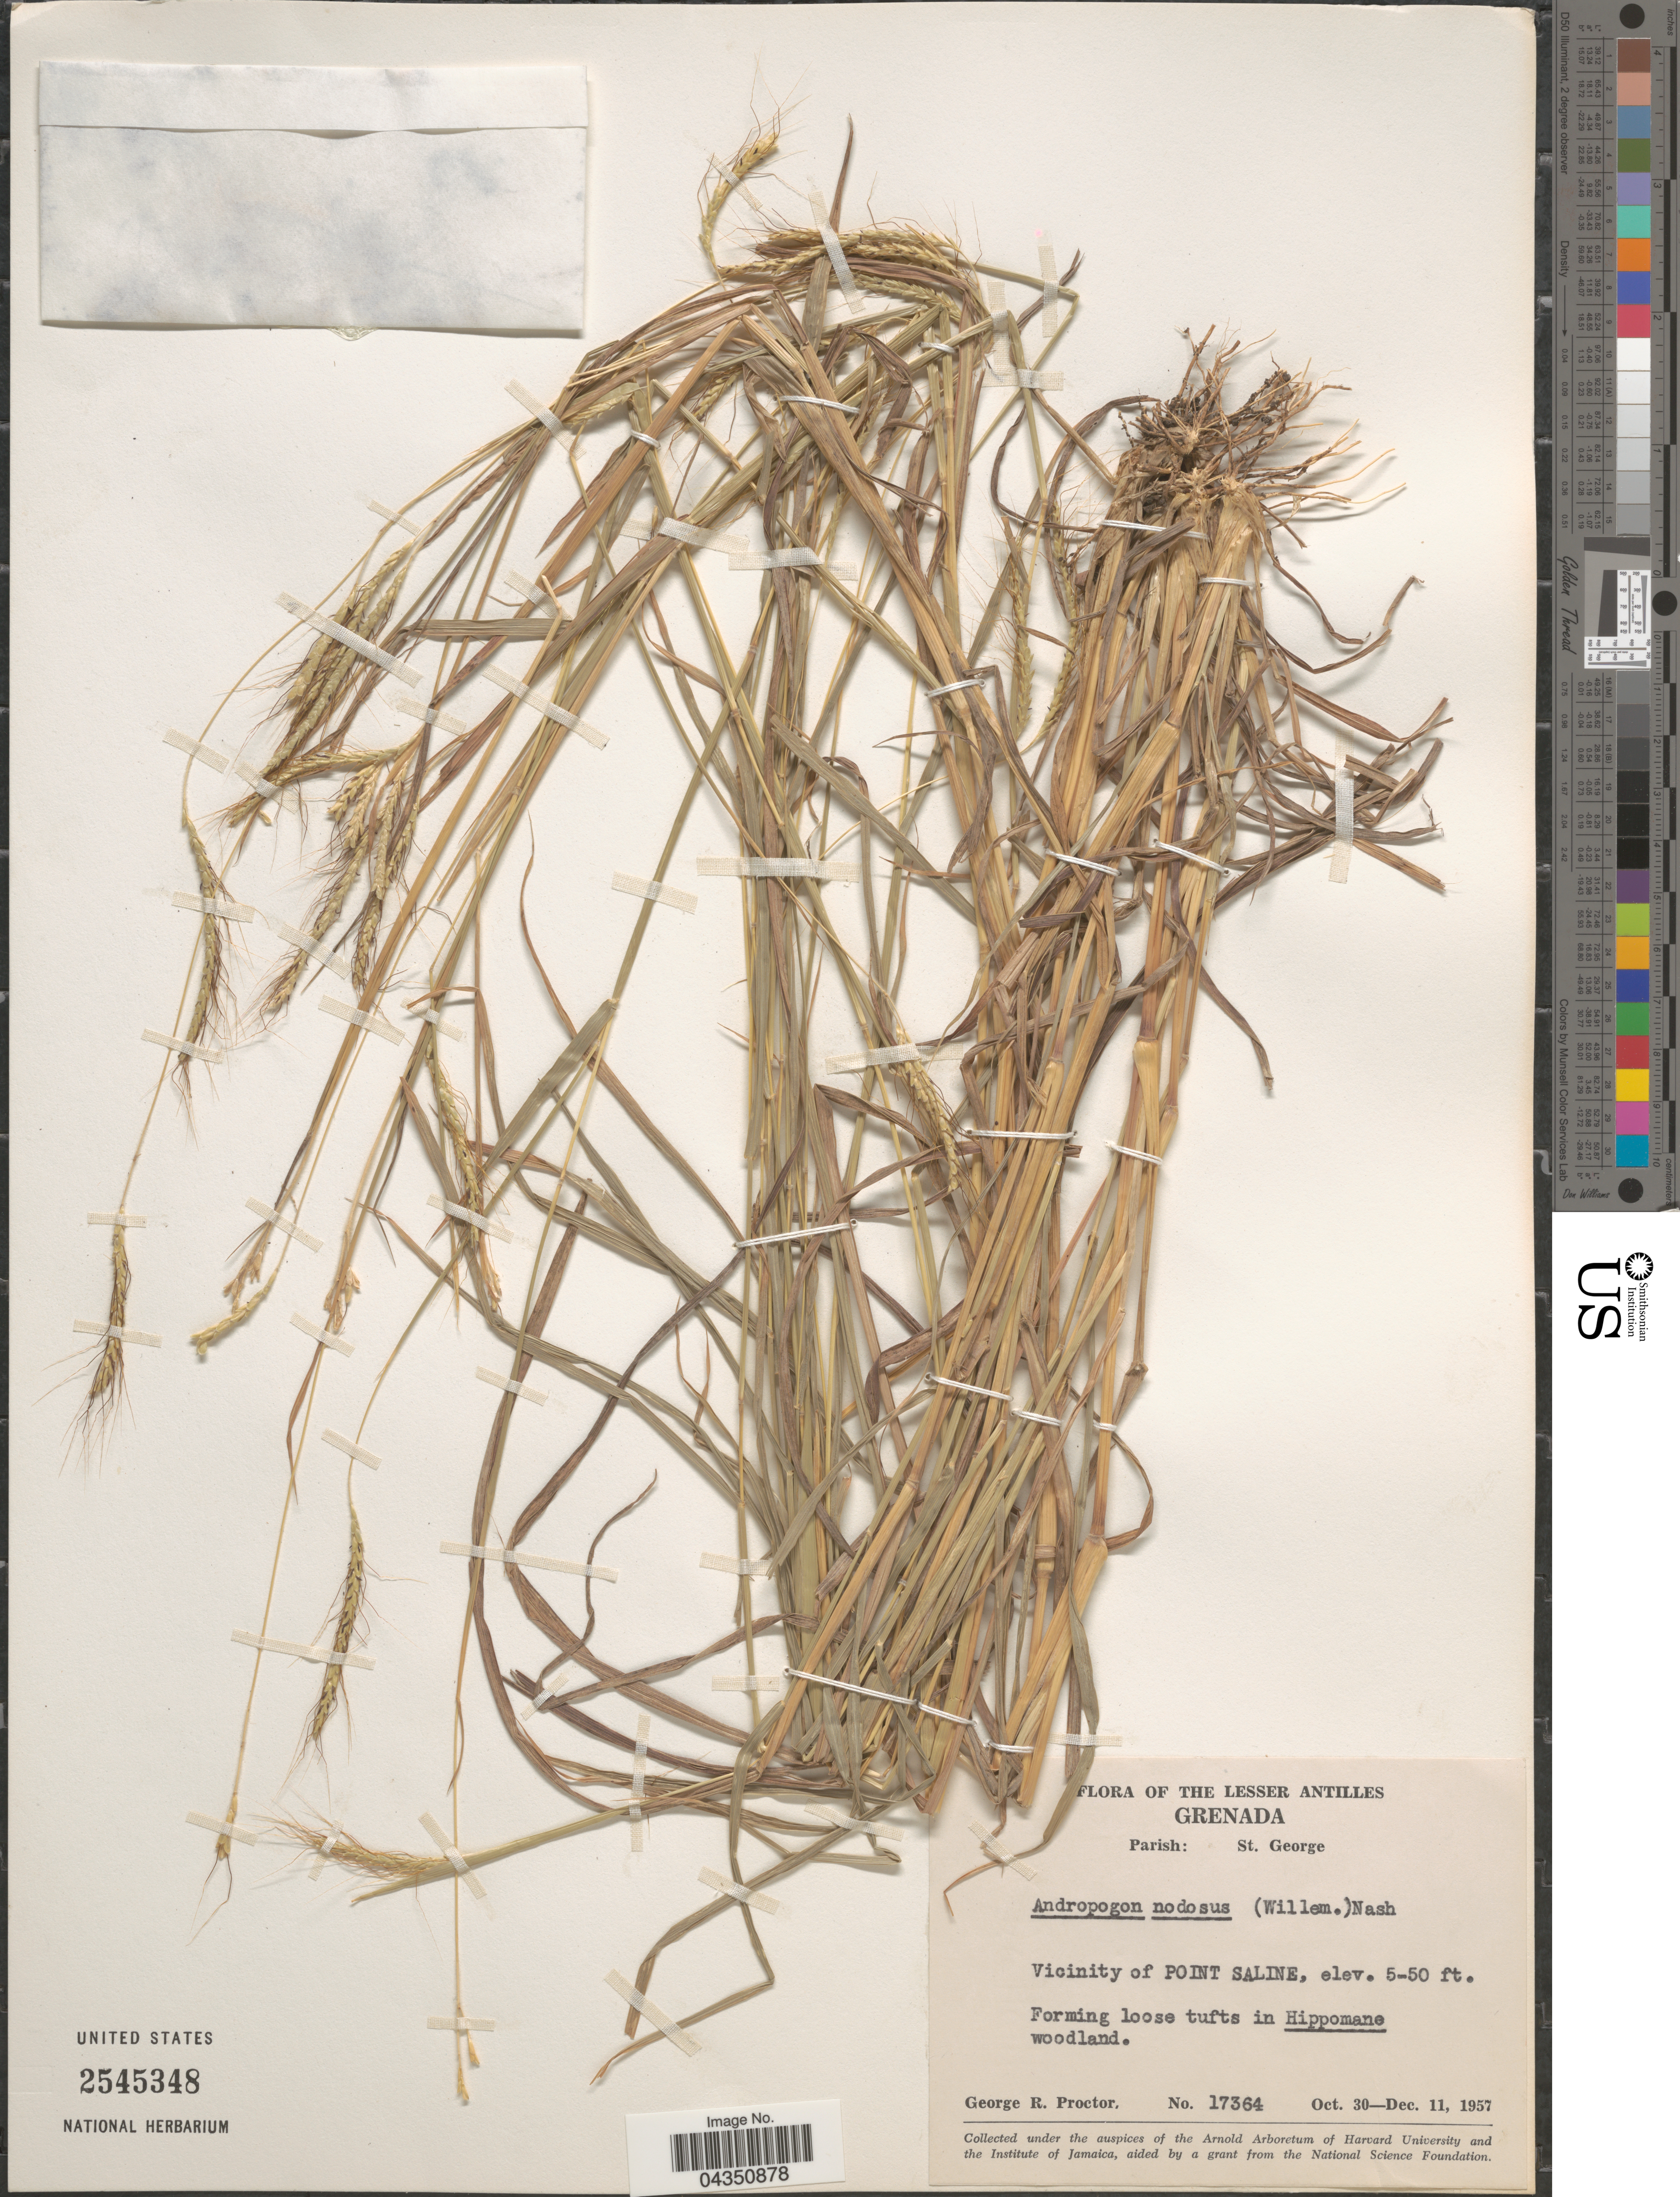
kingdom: Plantae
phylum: Tracheophyta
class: Liliopsida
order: Poales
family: Poaceae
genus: Dichanthium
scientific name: Dichanthium aristatum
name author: (Poir.) C.E. Hubb.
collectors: G. R. Proctor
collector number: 17364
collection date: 1957-10-30/1957-12-11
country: Grenada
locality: The Lesser Antilles. Parish: St. George. Vicinity of Point Saline.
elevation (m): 2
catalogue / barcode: US 2545348